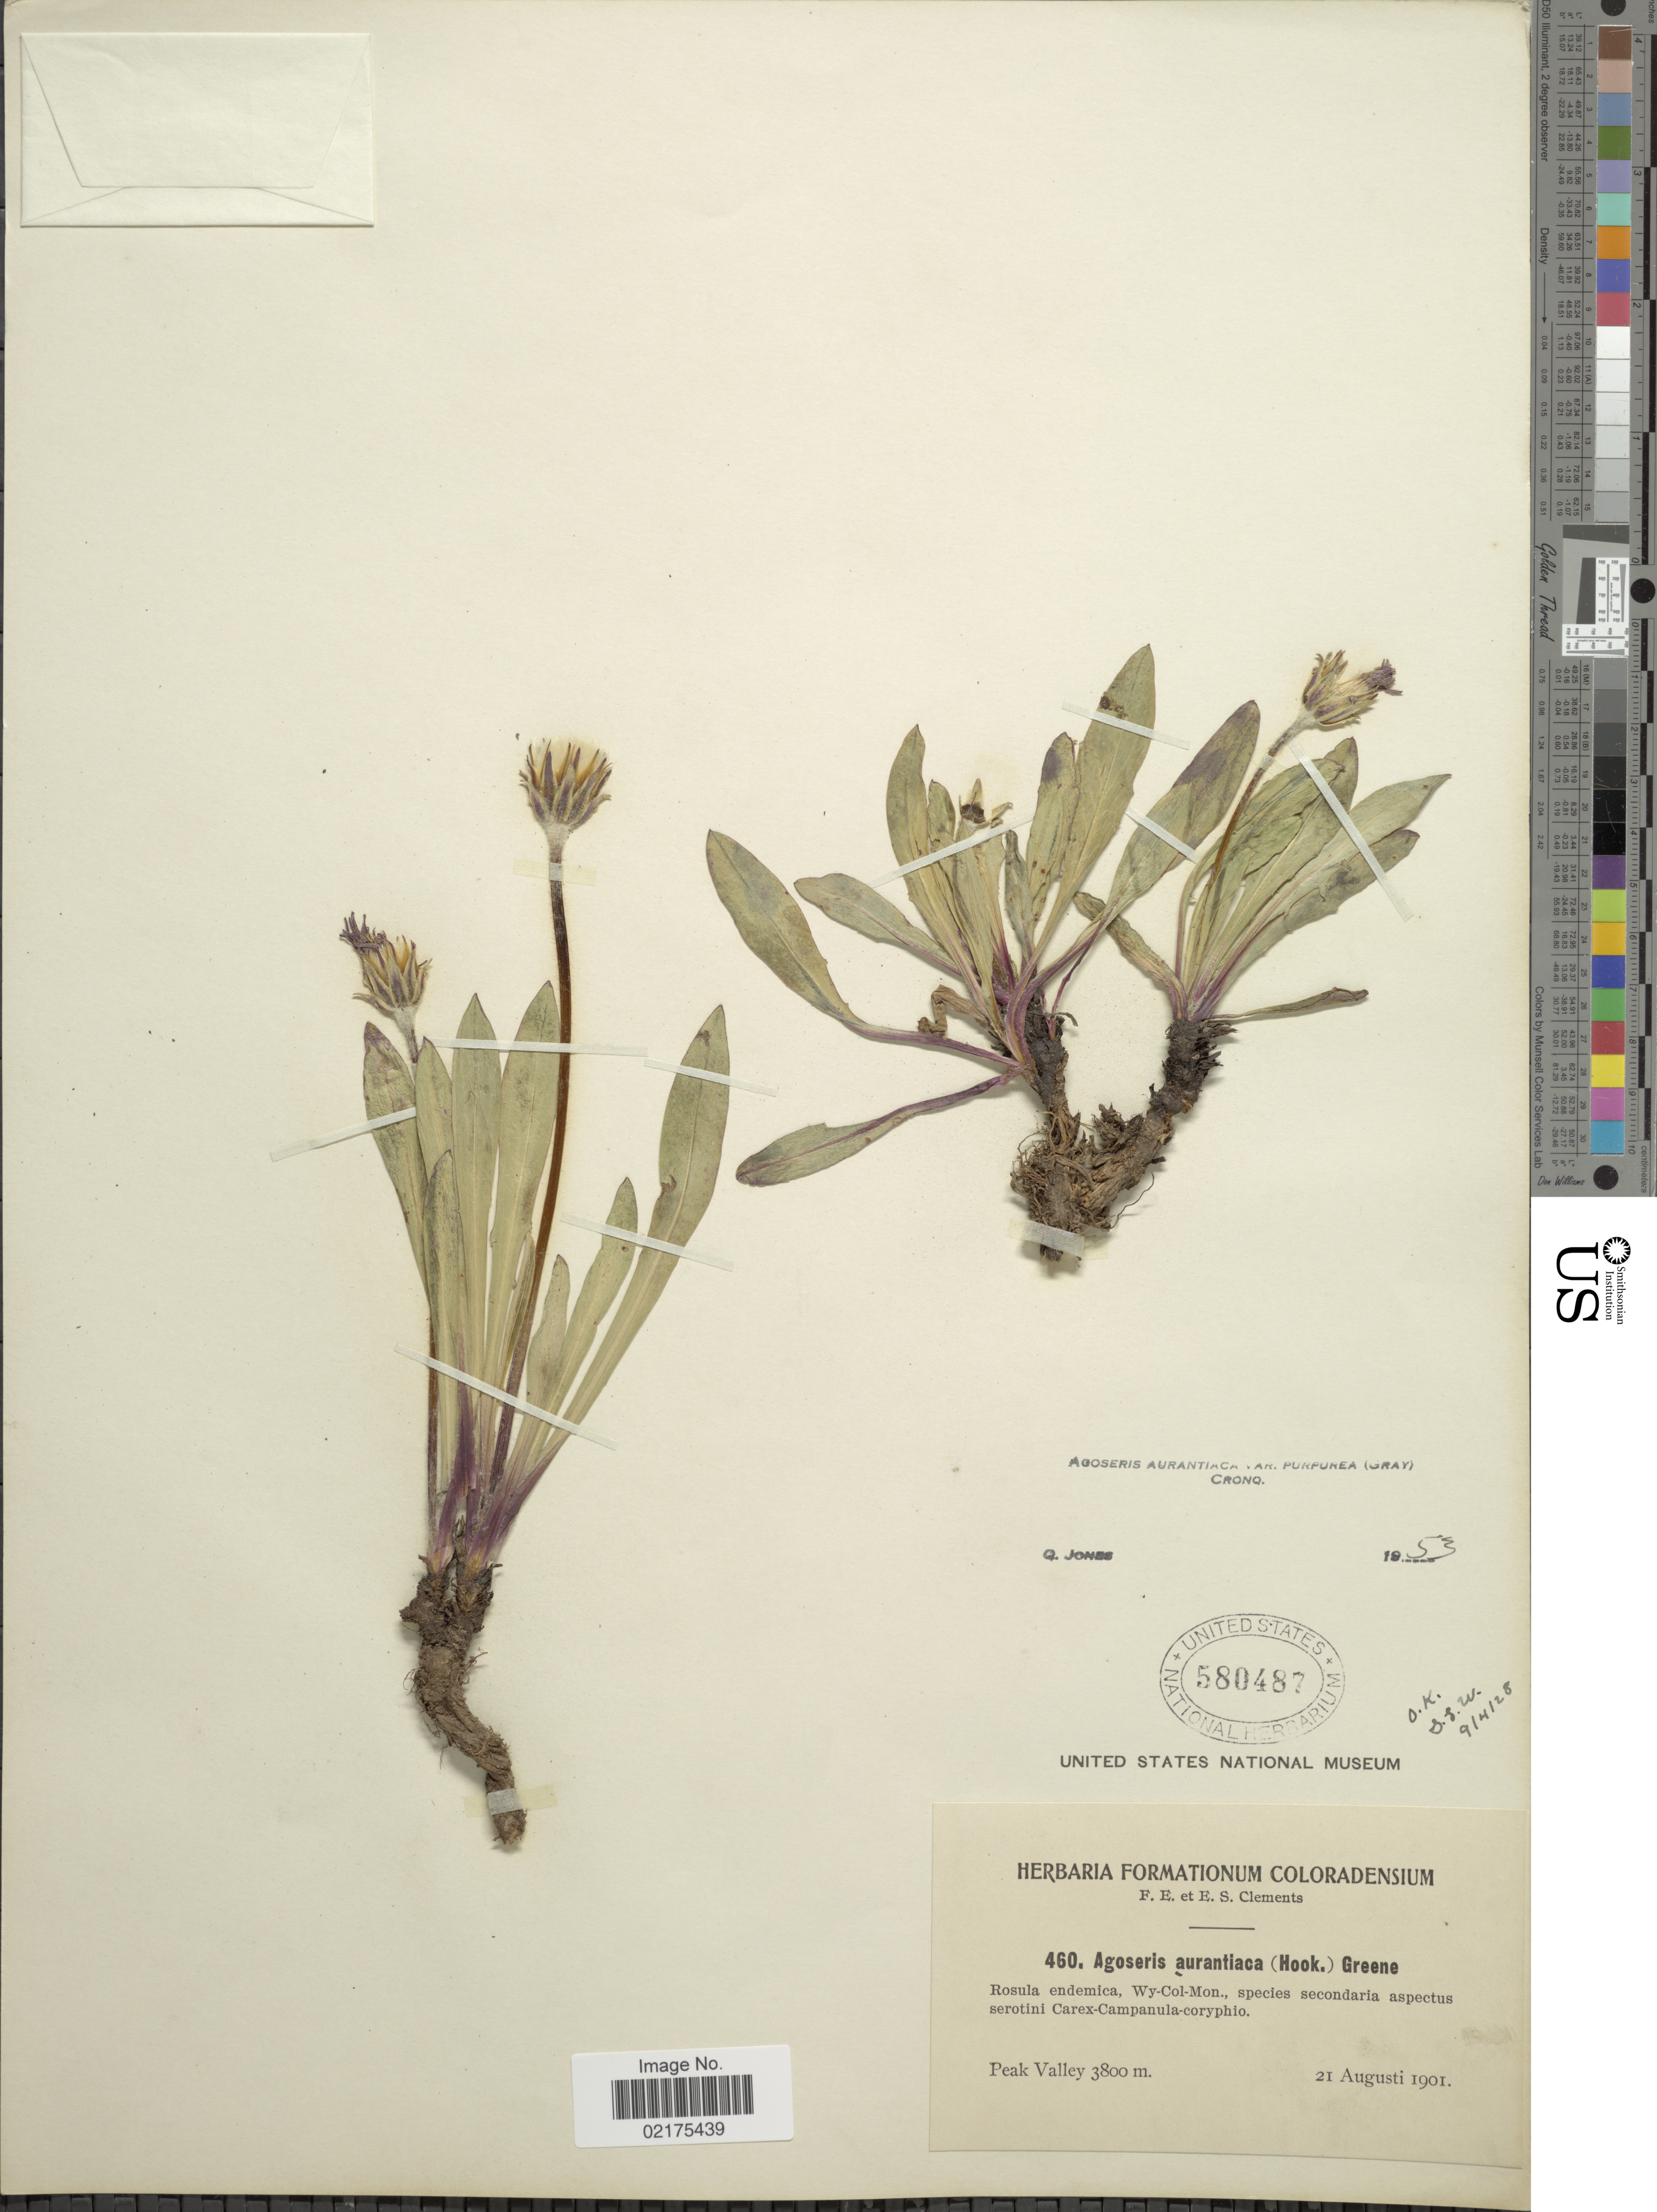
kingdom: Plantae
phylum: Tracheophyta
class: Magnoliopsida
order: Asterales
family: Asteraceae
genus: Agoseris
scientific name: Agoseris aurantiaca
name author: (Hook.) Greene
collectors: F. E. Clements & S. Clements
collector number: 460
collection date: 1901-08-21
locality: Peak Valley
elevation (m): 3800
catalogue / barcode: US 580487